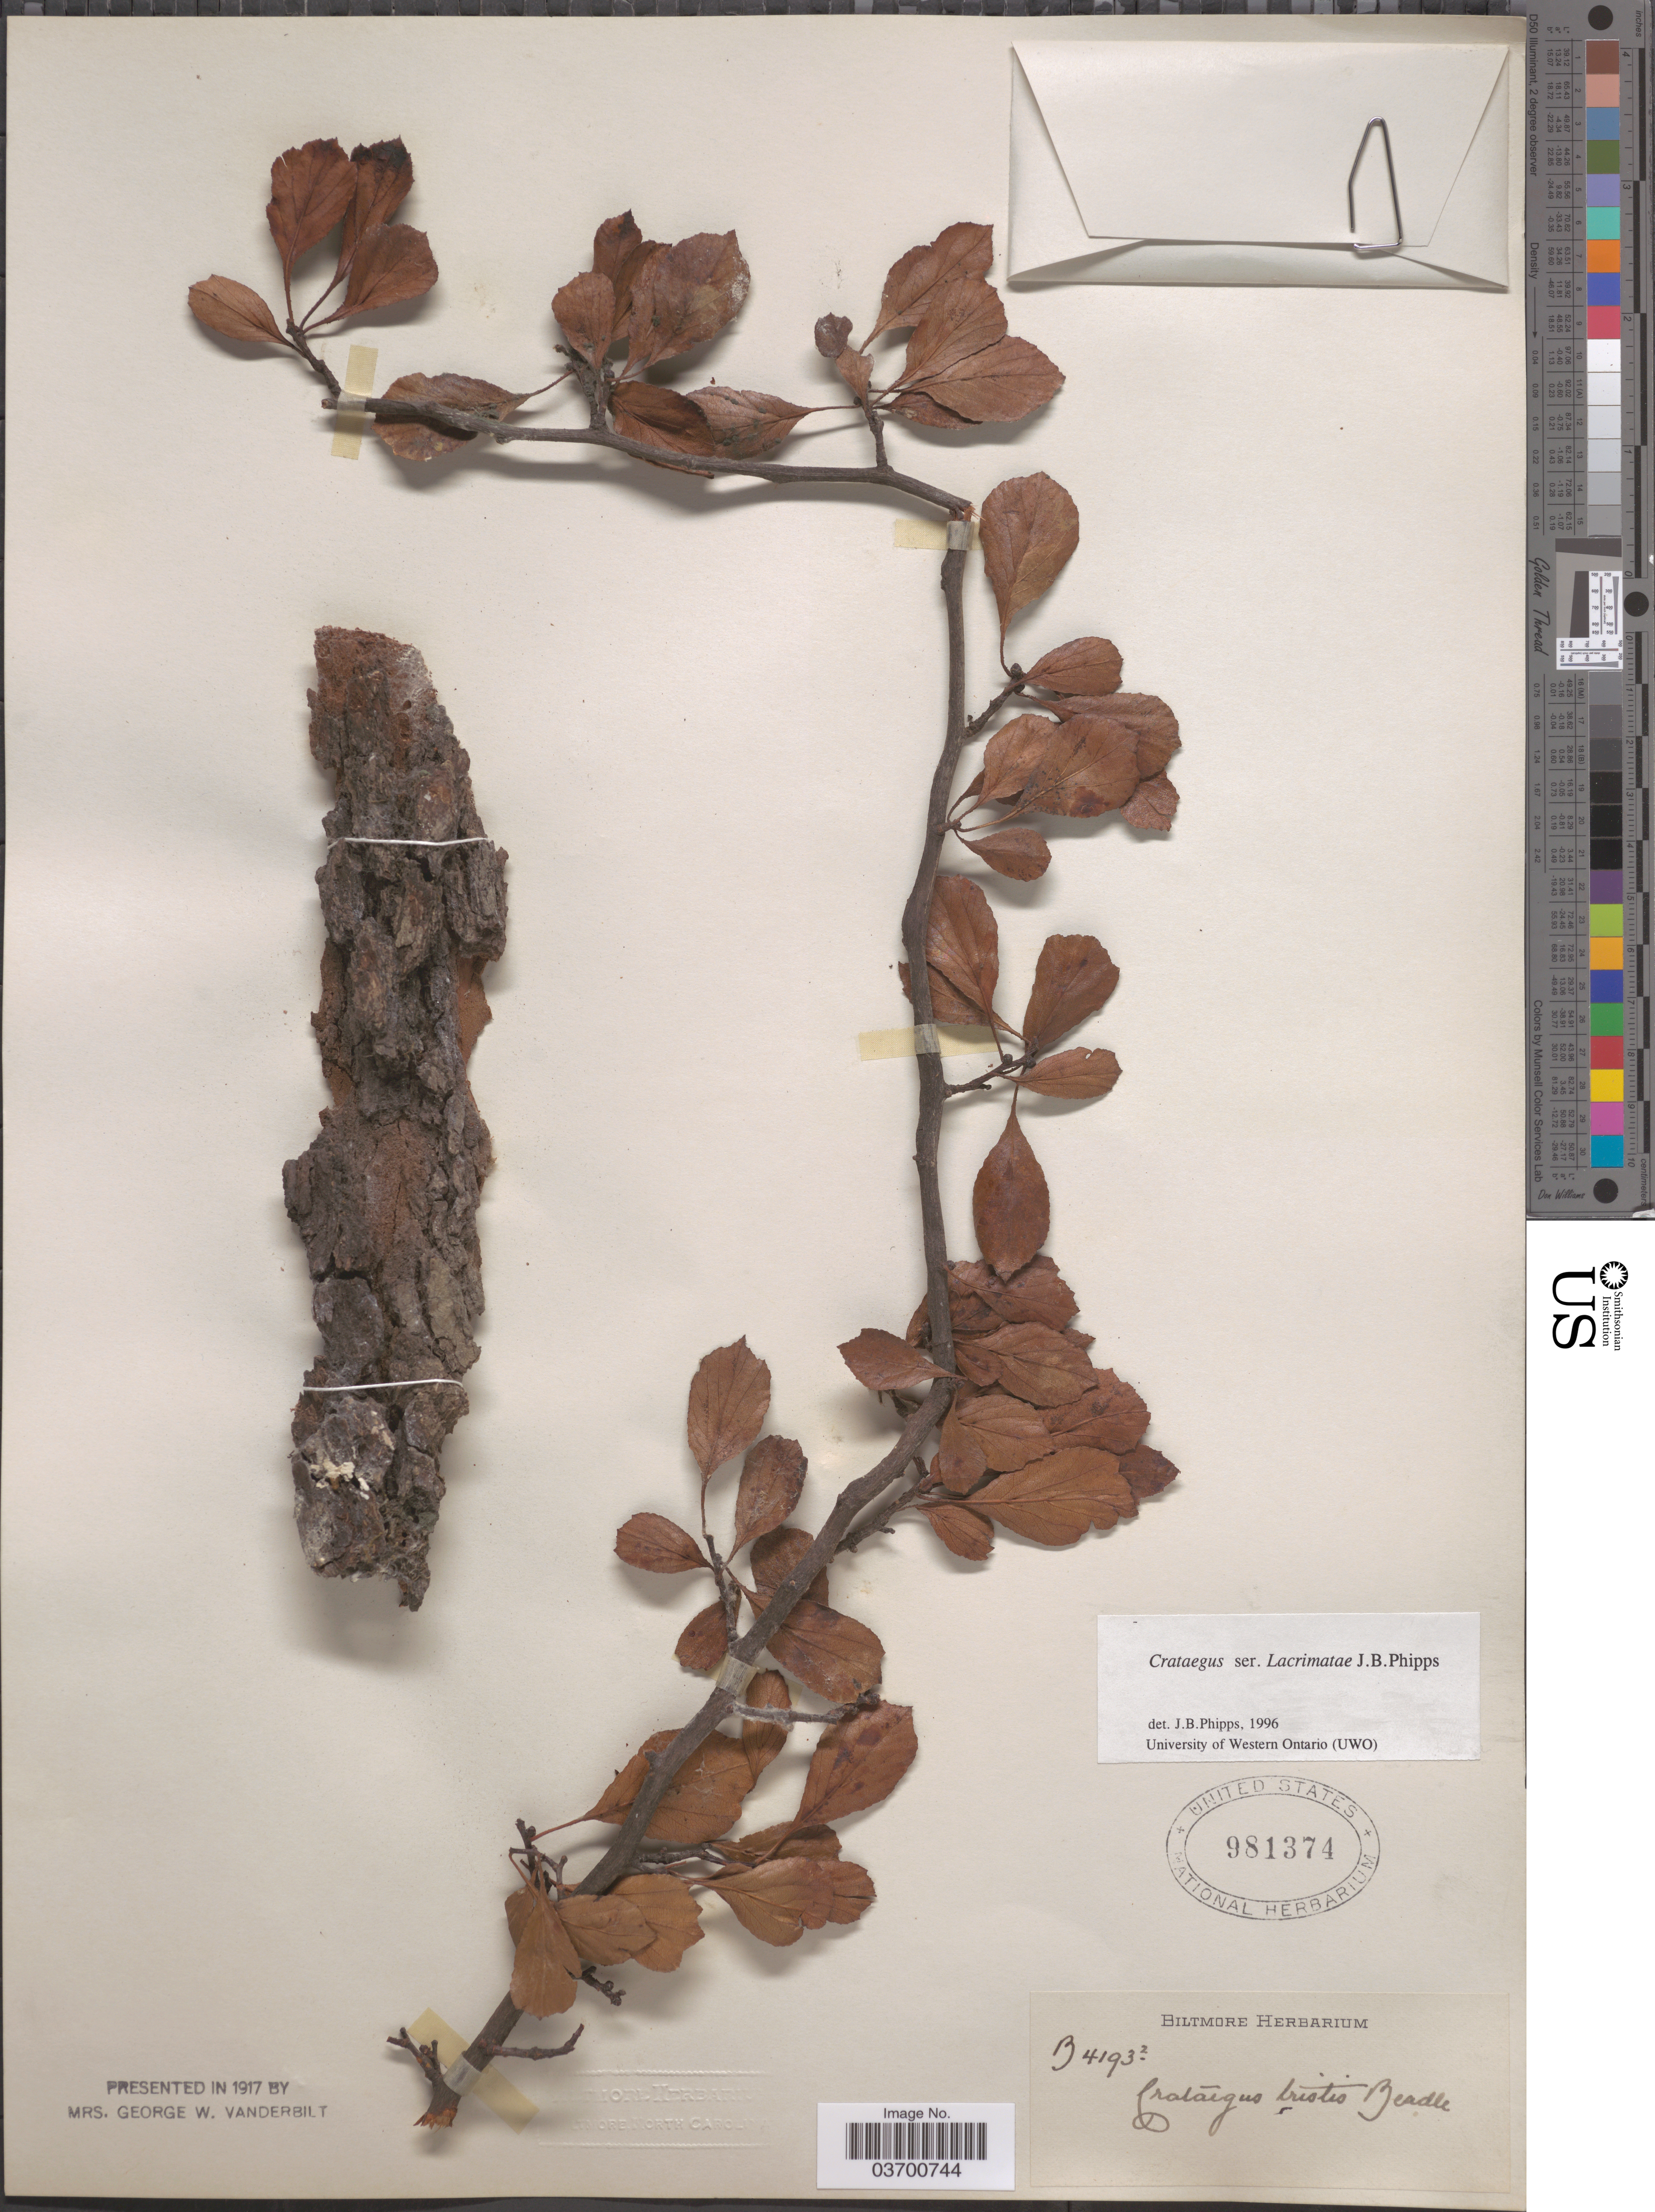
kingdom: Plantae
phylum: Tracheophyta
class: Magnoliopsida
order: Rosales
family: Rosaceae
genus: Crataegus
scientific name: Crataegus tristis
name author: Beadle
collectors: ex herb. Biltmore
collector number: B4193/2*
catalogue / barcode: US 981374